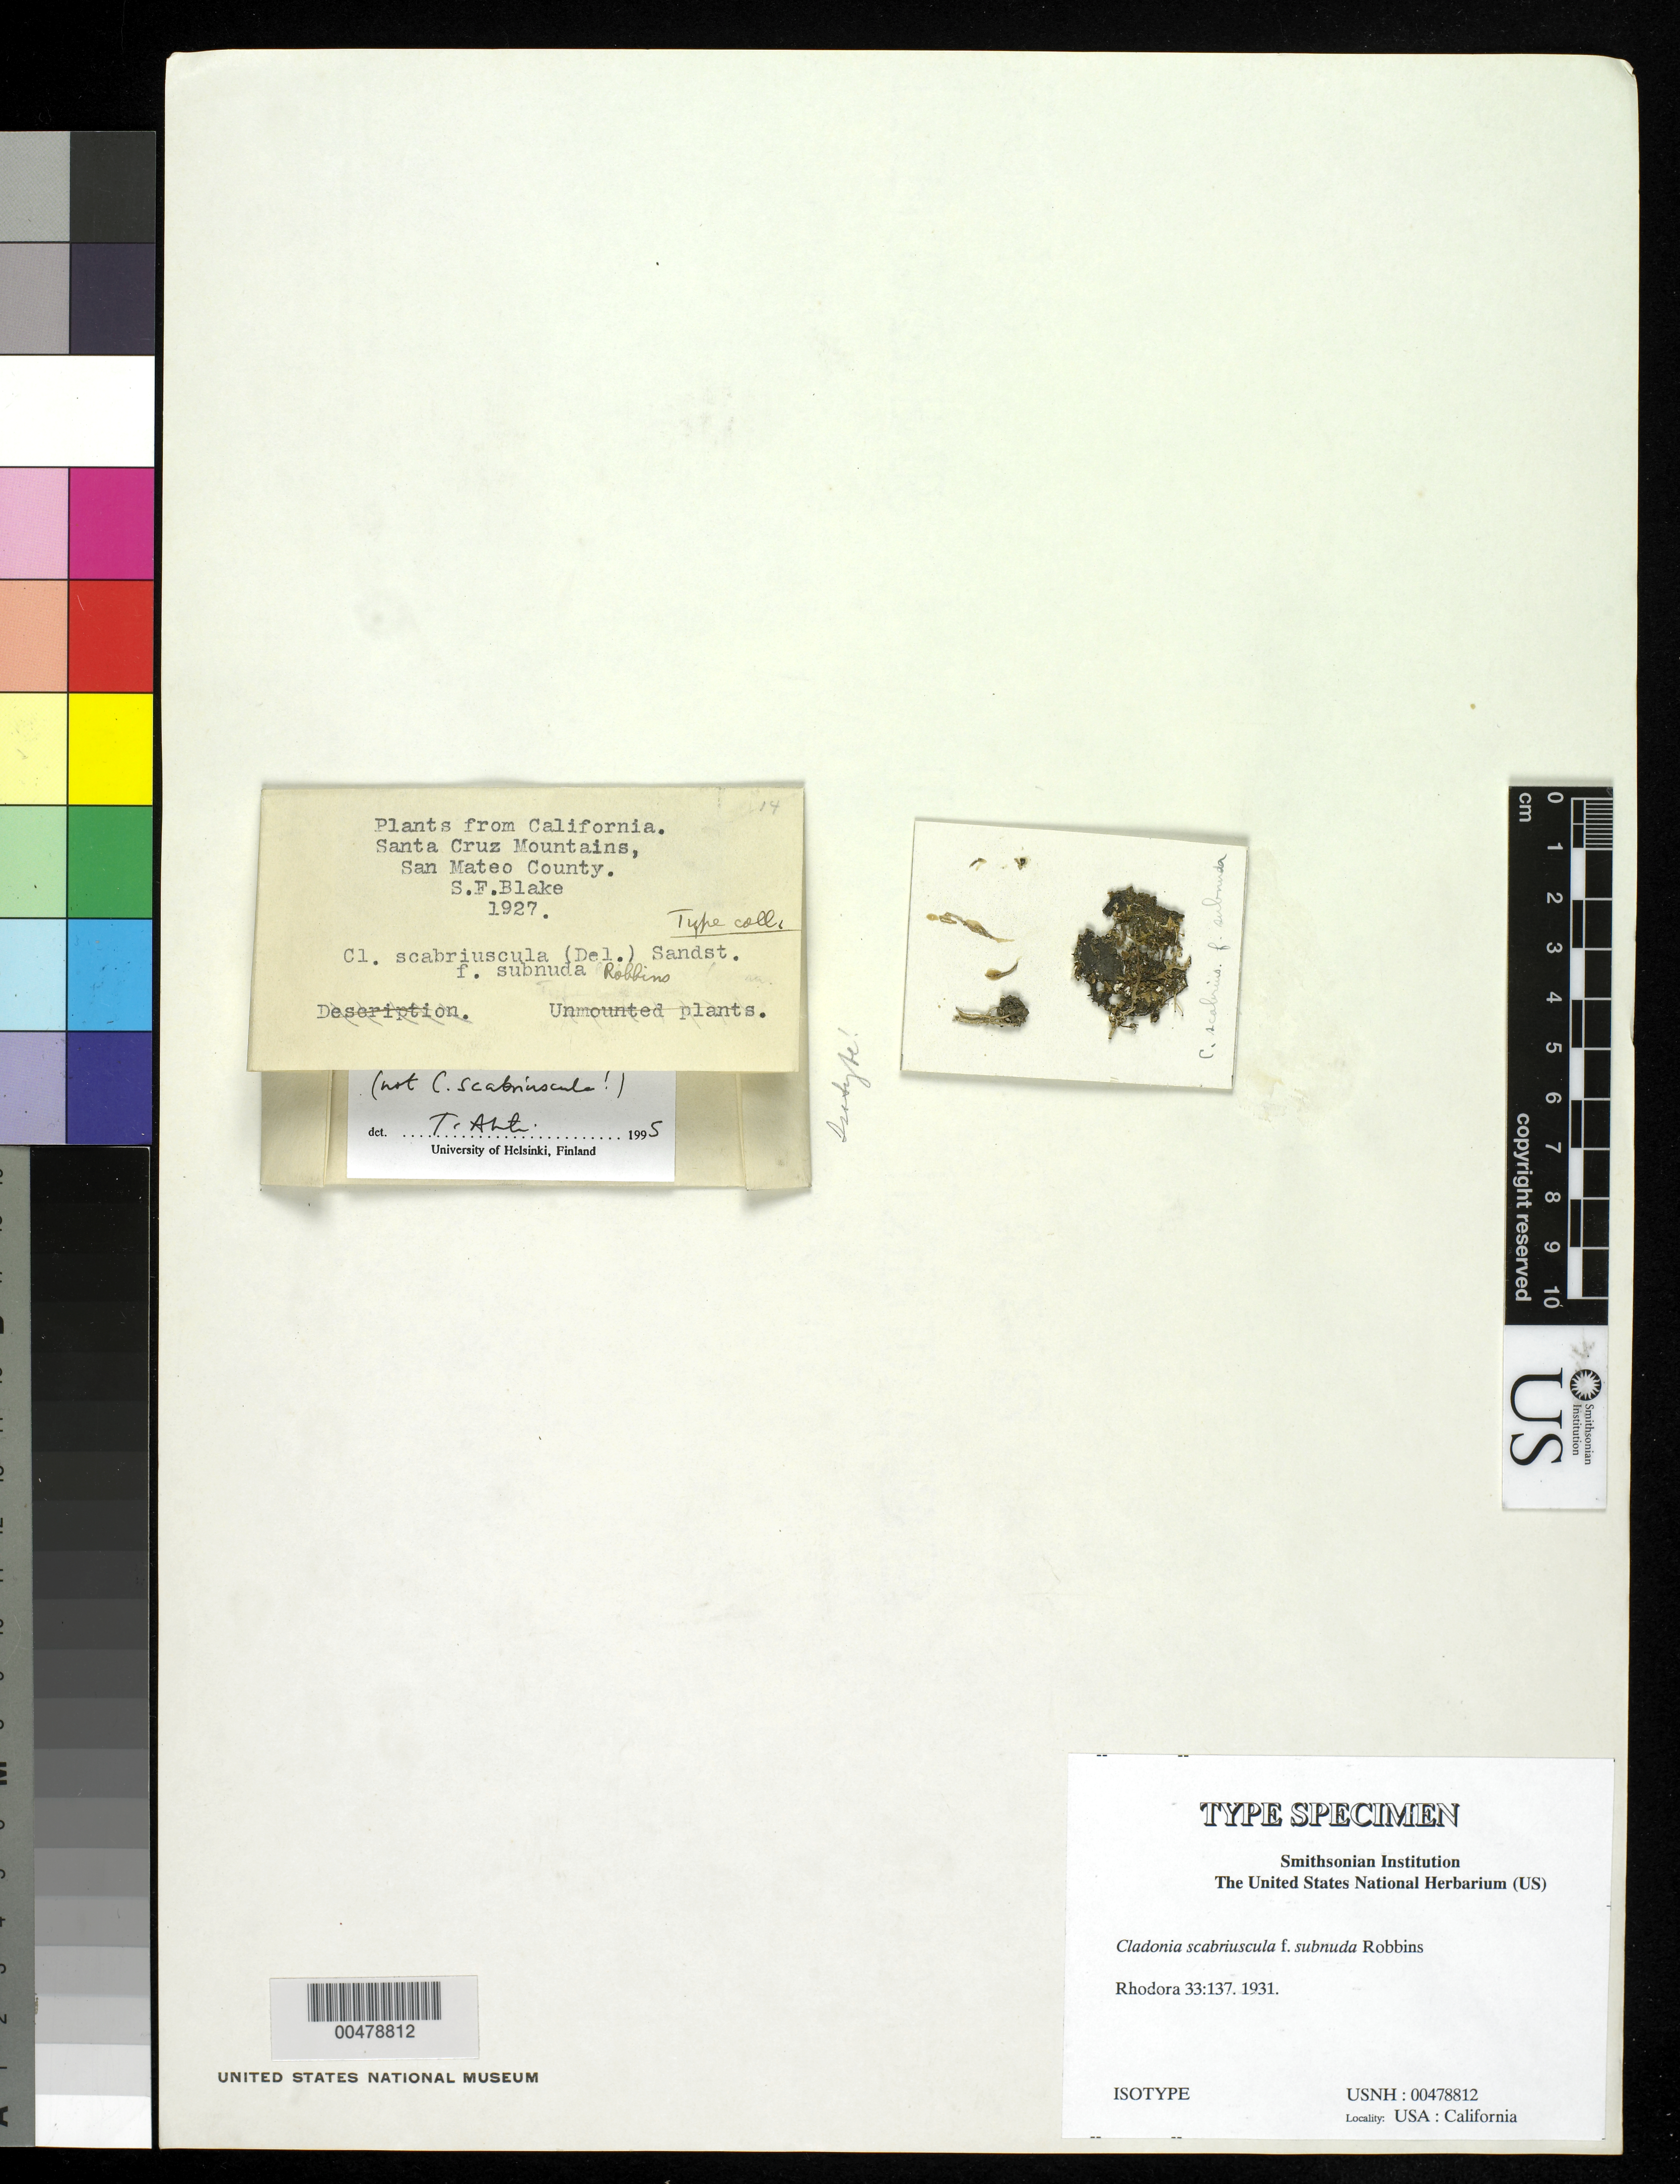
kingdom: Fungi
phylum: Ascomycota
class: Lecanoromycetes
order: Lecanorales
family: Cladoniaceae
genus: Cladonia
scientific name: Cladonia scabriuscula f. subnuda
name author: Robbins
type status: Isotype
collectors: S. Blake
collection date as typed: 1927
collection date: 1927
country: United States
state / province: California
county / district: San Mateo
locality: Santa Cruz Mountains.